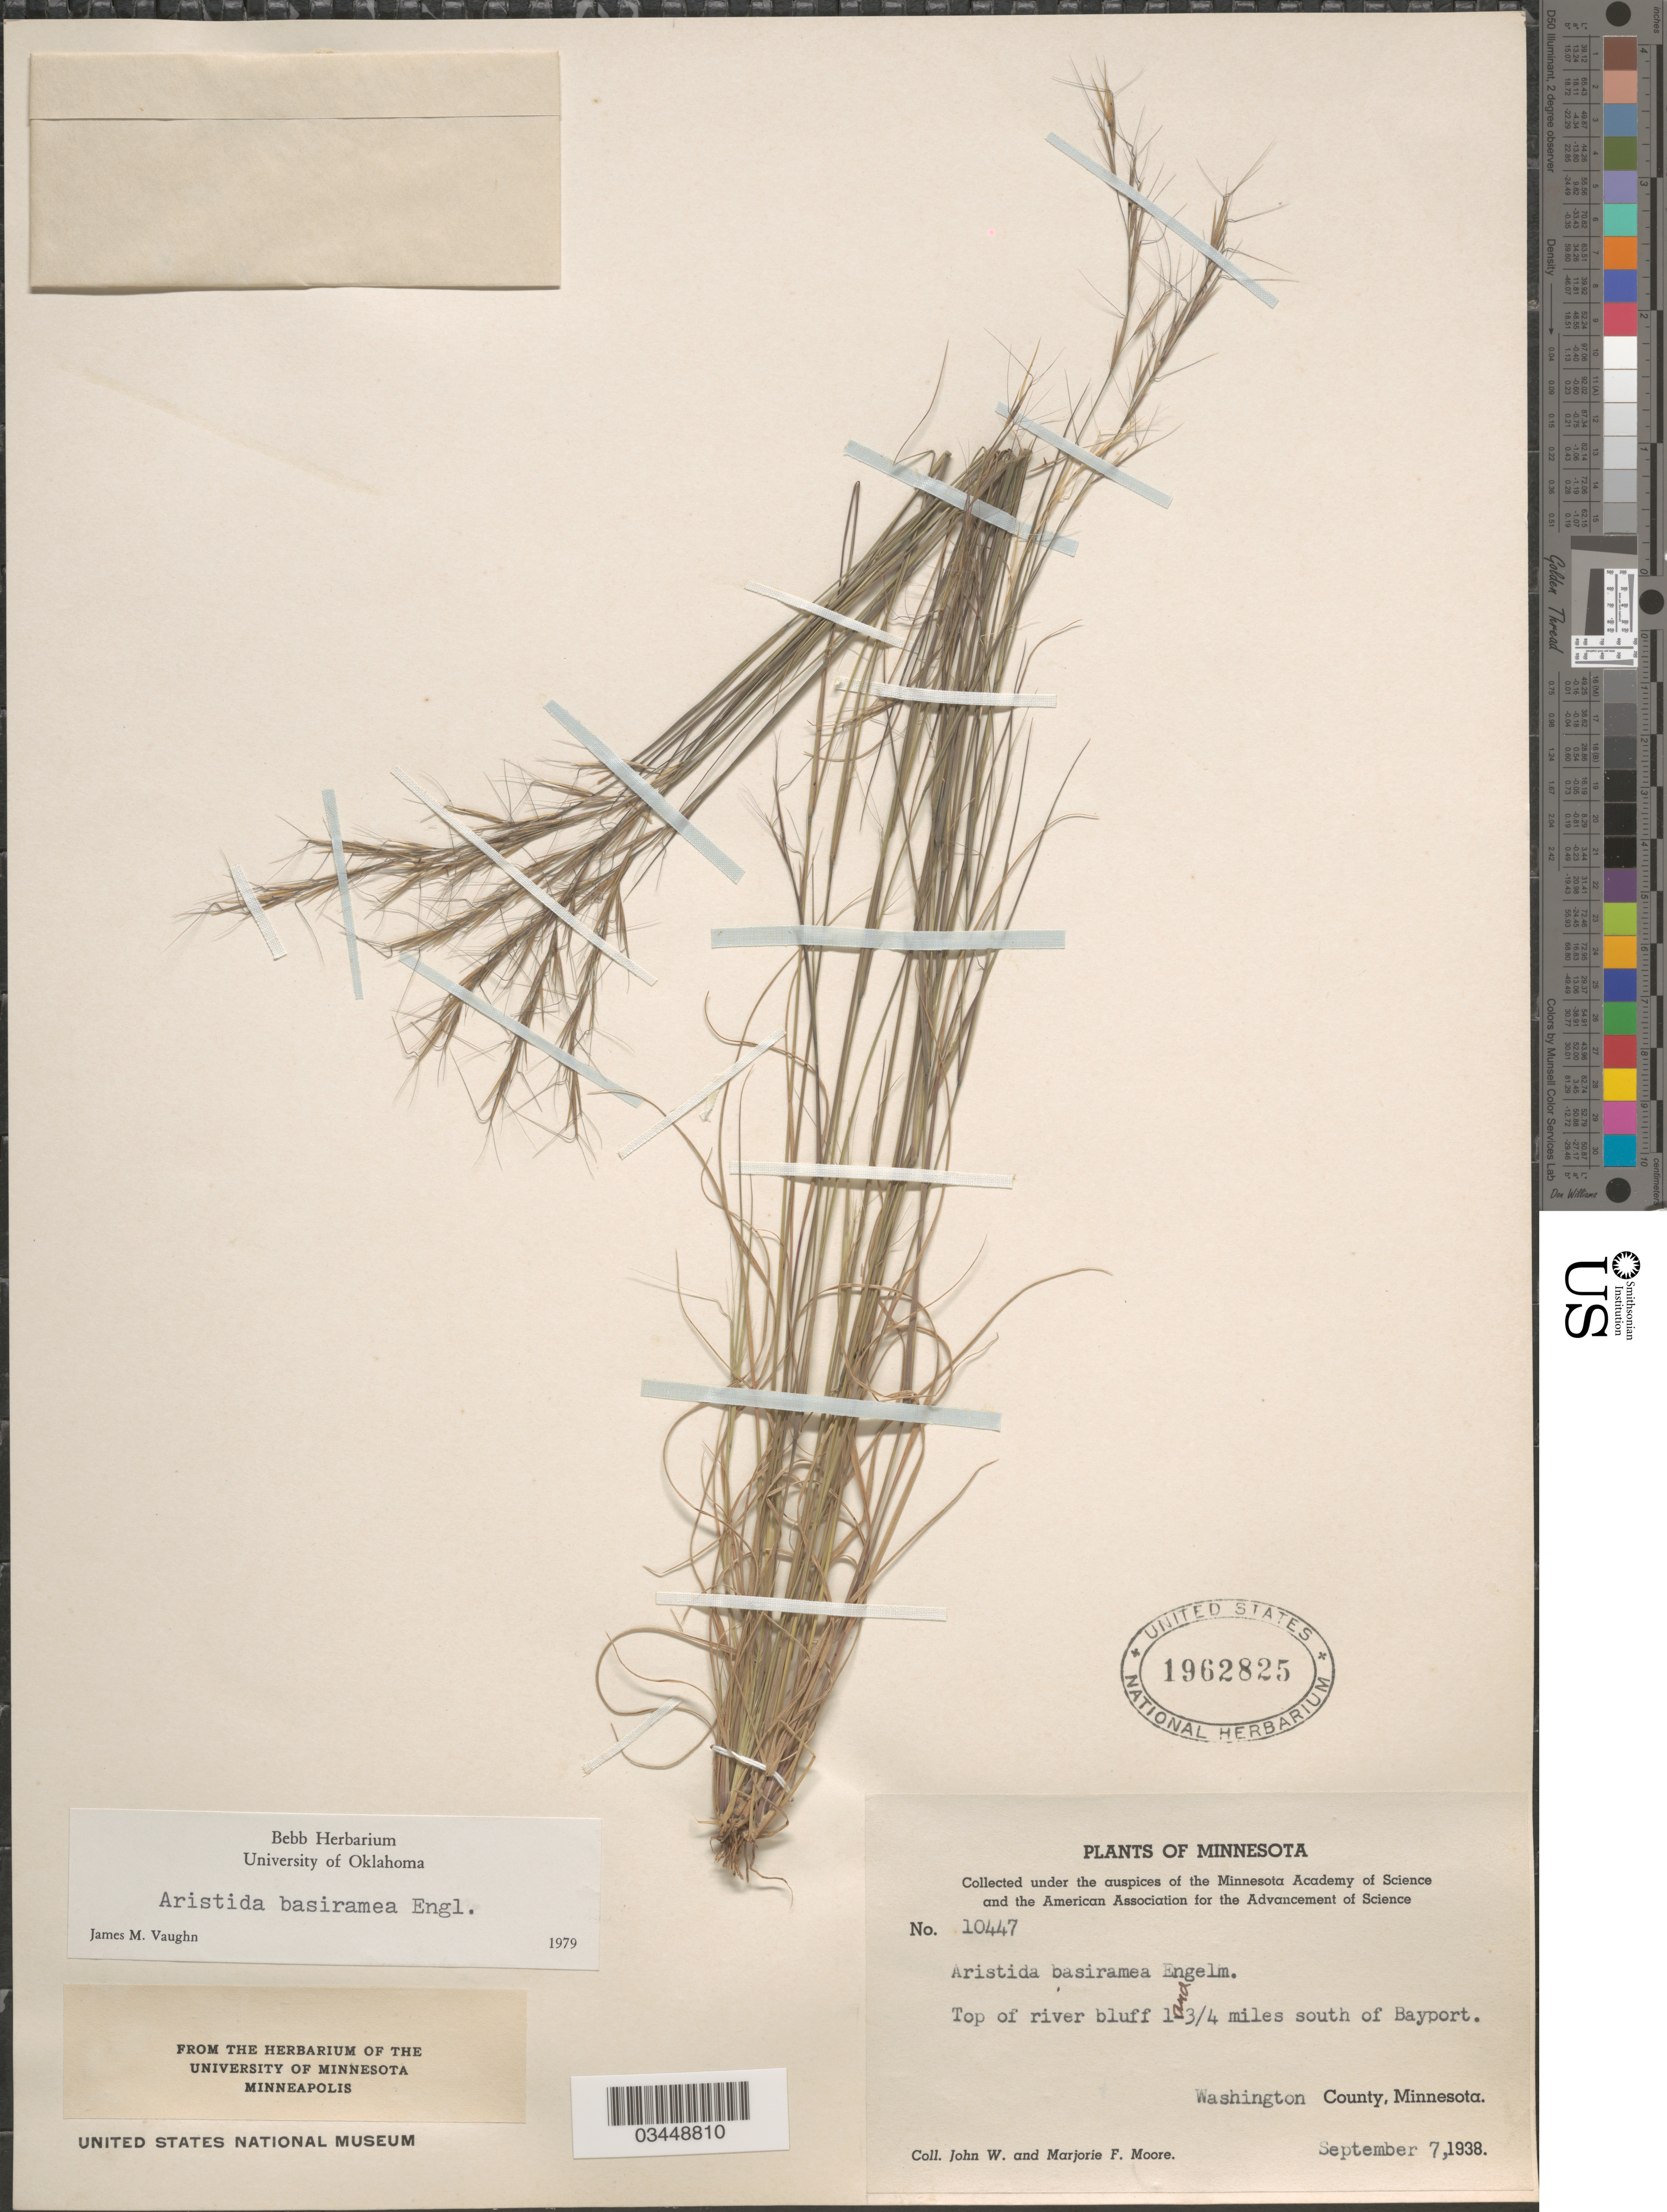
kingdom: Plantae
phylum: Tracheophyta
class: Liliopsida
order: Poales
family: Poaceae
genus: Aristida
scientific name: Aristida basiramea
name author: Engelm. ex Vasey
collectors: J. Moore & M. F. Moore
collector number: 10447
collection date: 1938-09-07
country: United States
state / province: Minnesota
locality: Top of river bluff 1 and ¾ miles south of Bayport. Washington County.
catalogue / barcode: US 1962825